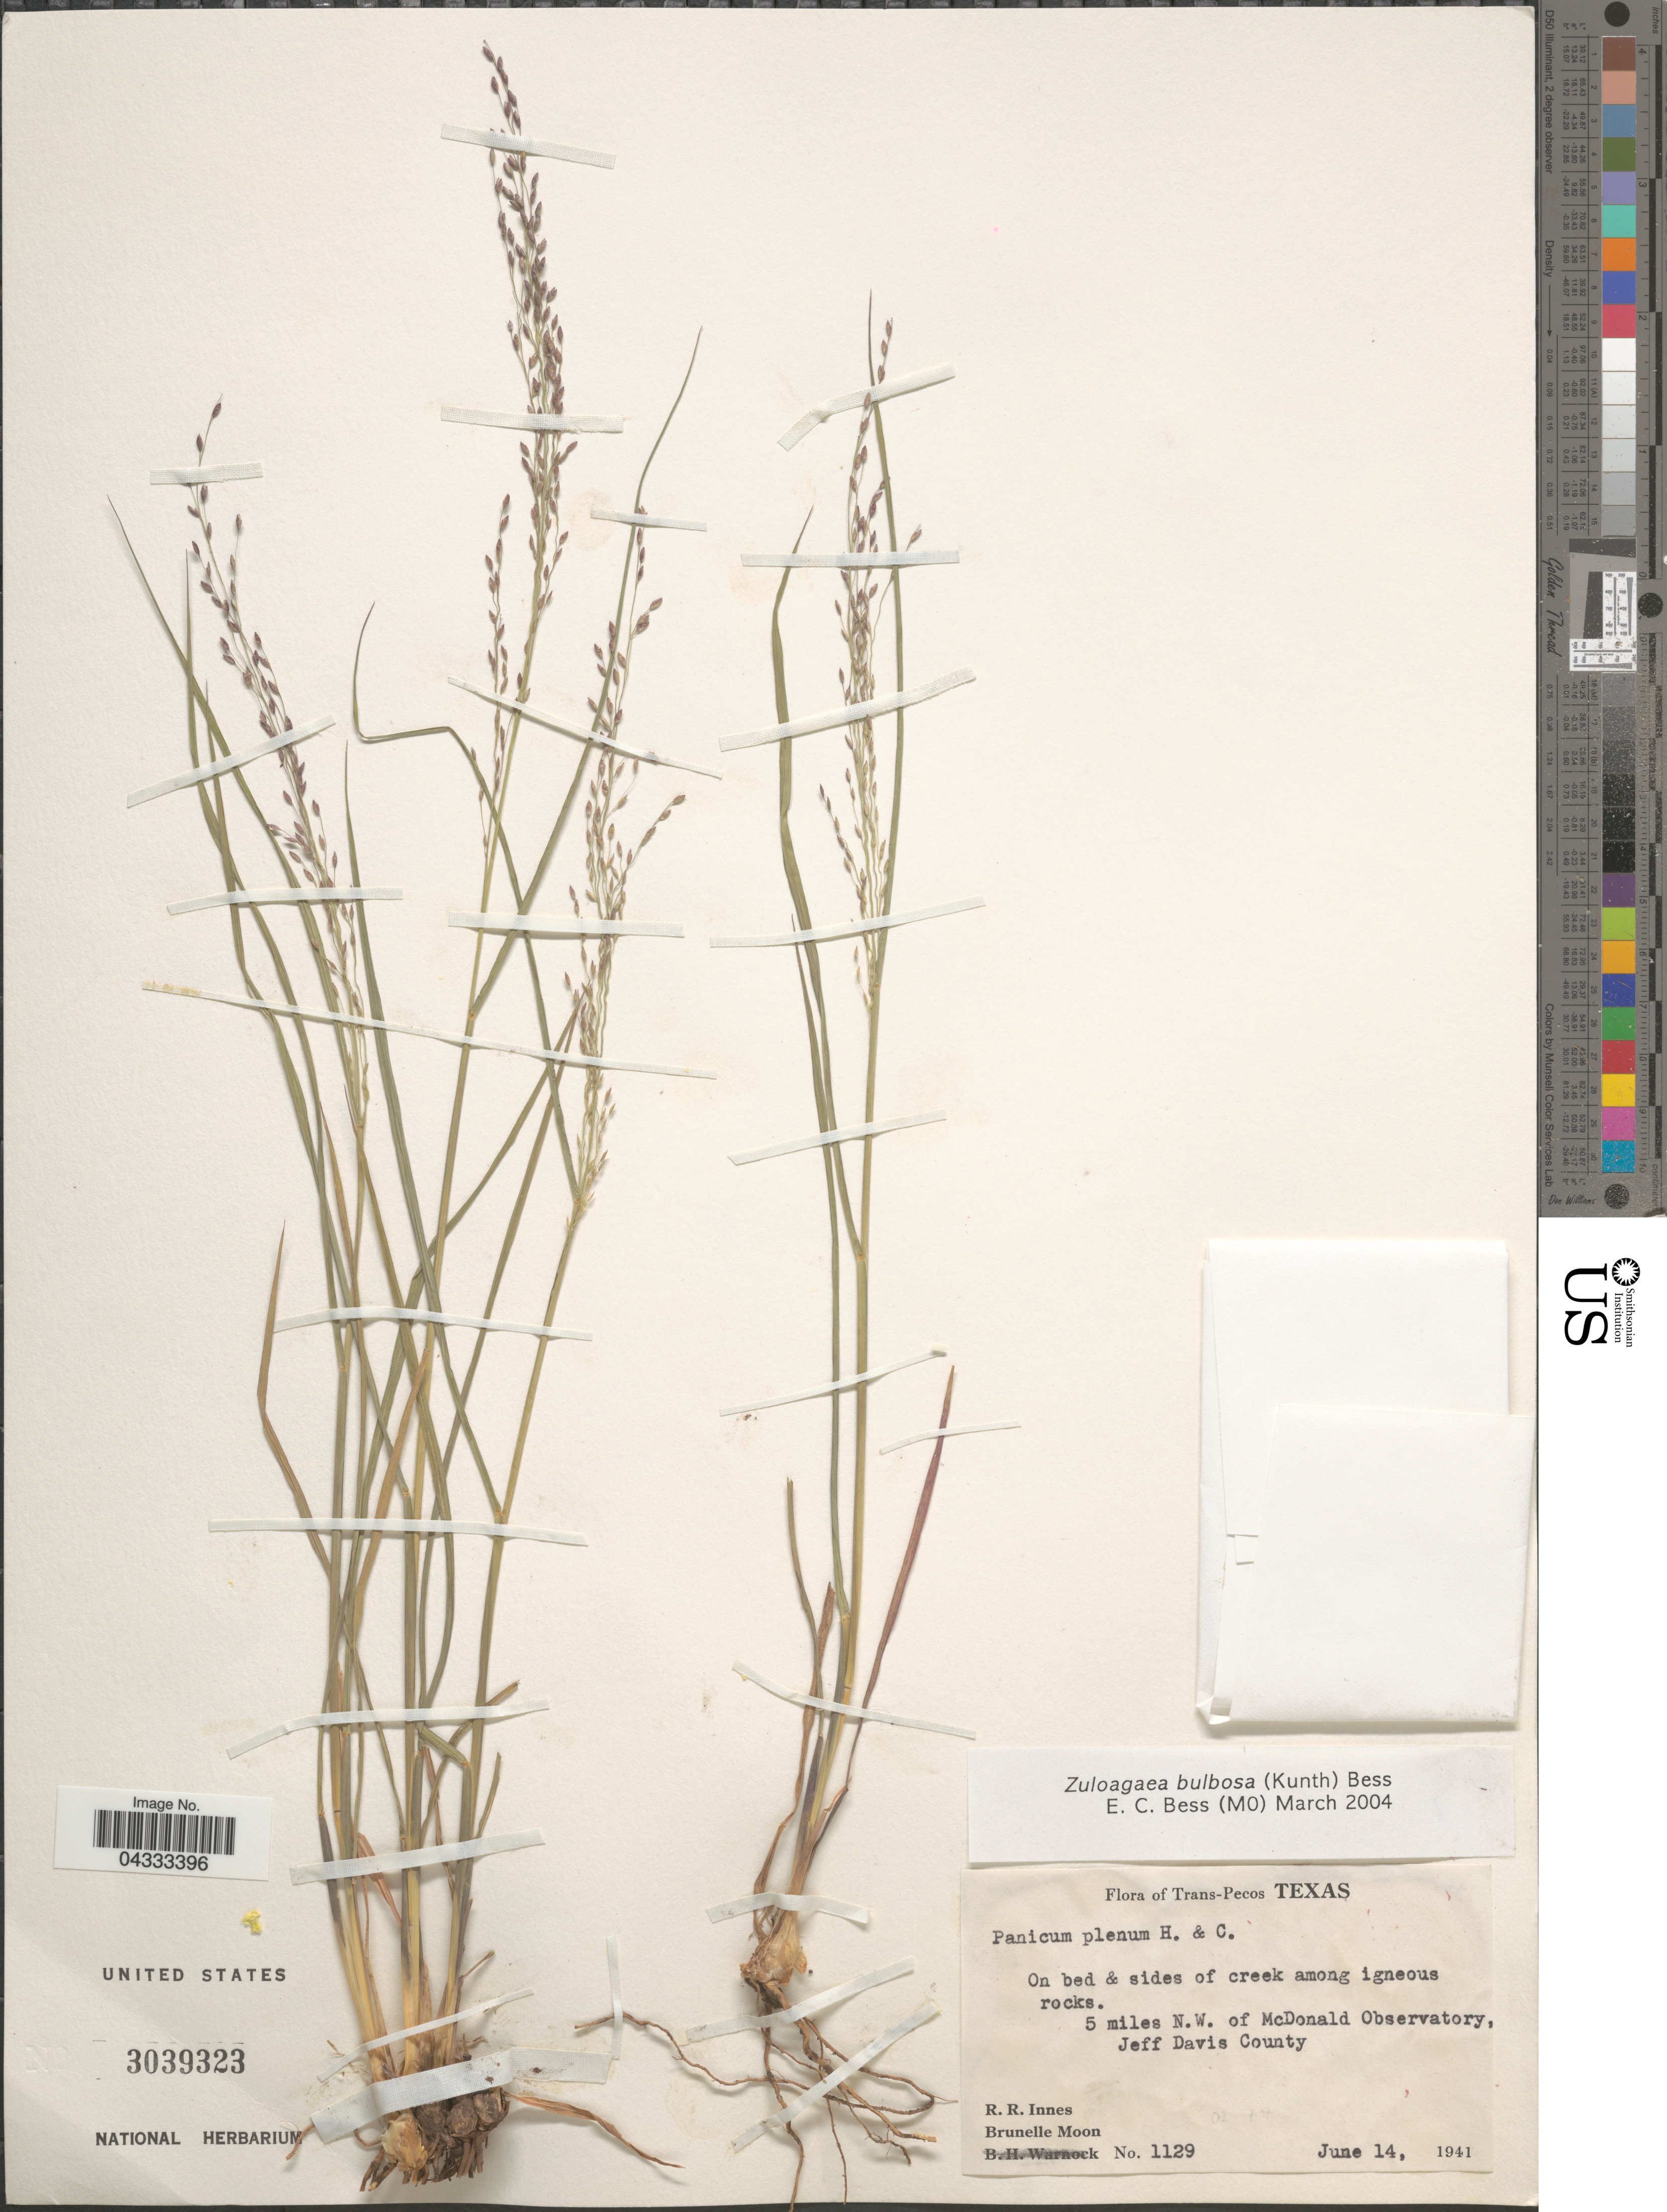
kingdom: Plantae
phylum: Tracheophyta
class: Liliopsida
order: Poales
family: Poaceae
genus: Zuloagaea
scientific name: Zuloagaea bulbosa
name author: (Kunth) E. Bess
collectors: R. Rose-Innes & B. Moon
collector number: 1129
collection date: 1941-06-14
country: United States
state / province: Texas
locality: Trans-Pecos Texas. On bed & sides of creek among igneous rocks. 5 miles N.W. of McDonald Observatory, Jeff Davis County.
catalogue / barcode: US 3039323